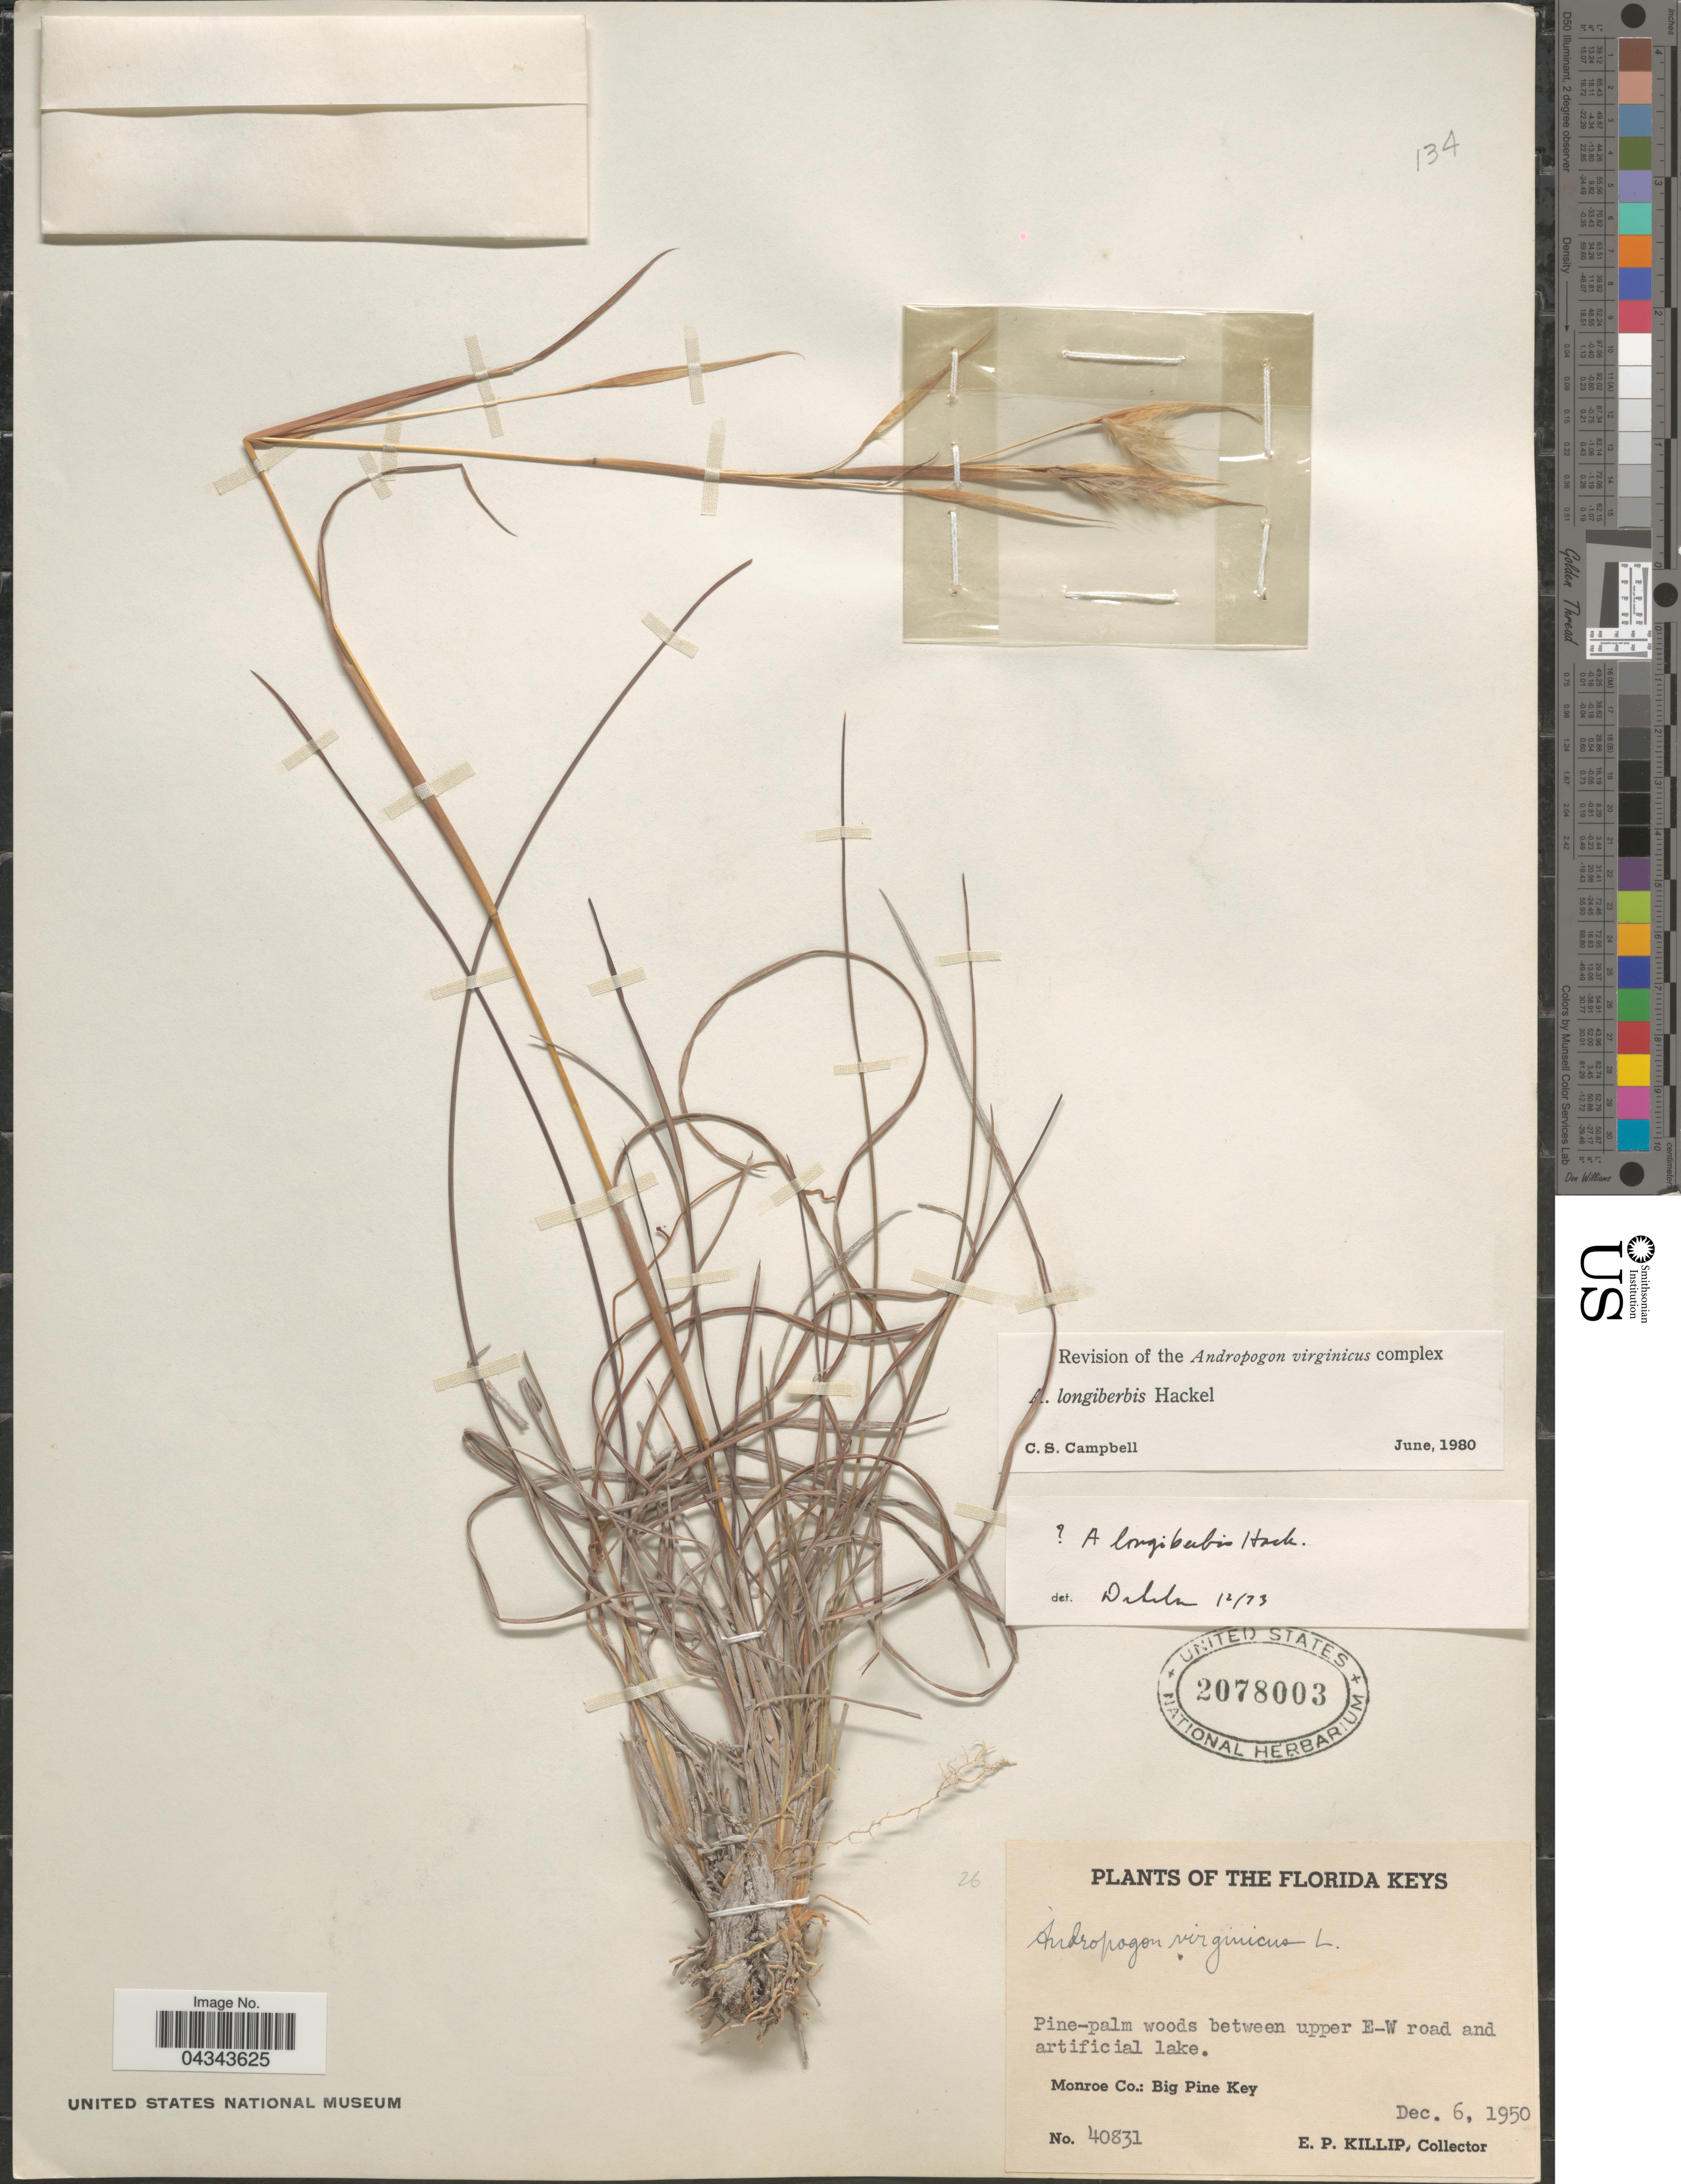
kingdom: Plantae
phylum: Tracheophyta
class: Liliopsida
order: Poales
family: Poaceae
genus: Andropogon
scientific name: Andropogon longiberbis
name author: Hack.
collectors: E. P. Killip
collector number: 40831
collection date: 1950-12-06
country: United States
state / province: Florida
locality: The Florida Keys. Pine-palm woods between upper E-W road and artificial lake. Monroe Co.: Big Pine Key.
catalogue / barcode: US 2078003